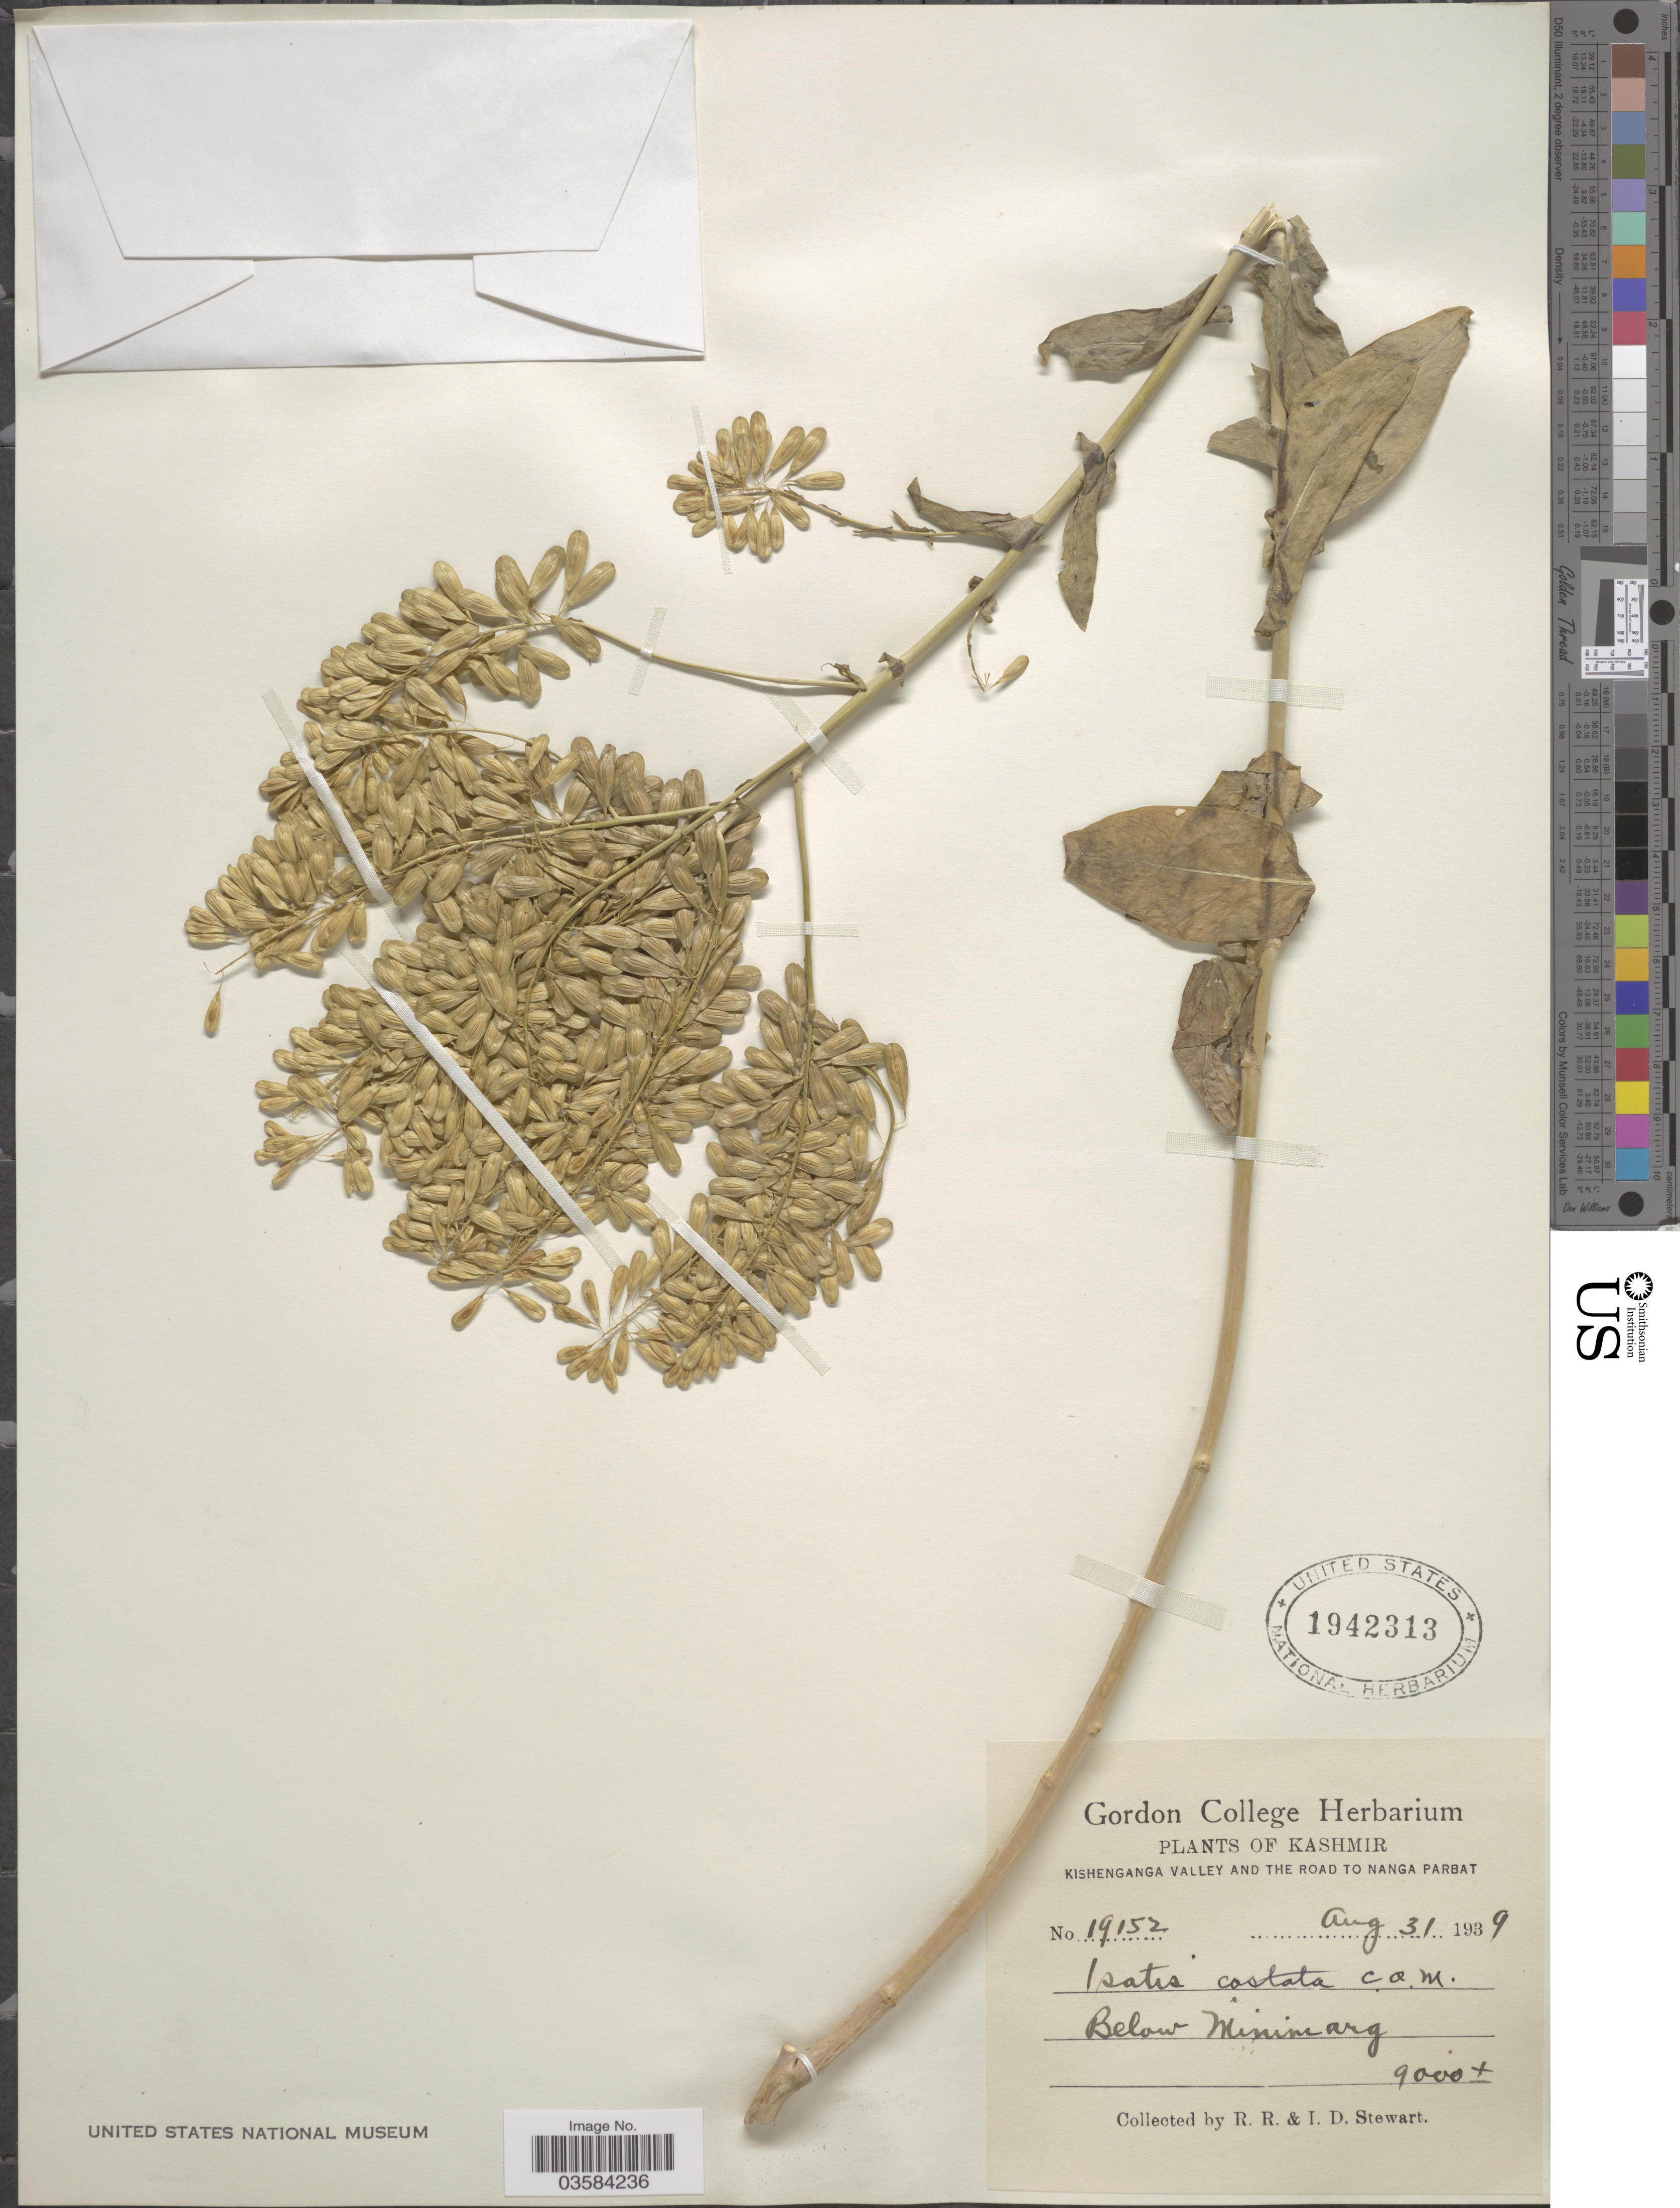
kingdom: Plantae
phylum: Tracheophyta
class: Magnoliopsida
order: Brassicales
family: Brassicaceae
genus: Isatis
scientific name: Isatis costata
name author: C.A. Mey.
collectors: R. Stewart & I. Stewart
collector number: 19152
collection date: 1939-08-31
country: India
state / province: Jammu and Kashmir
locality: Kashmir. Kishenganga Valley and the road to Nanga Parbat. Below Minimarg.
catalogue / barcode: US 1942313